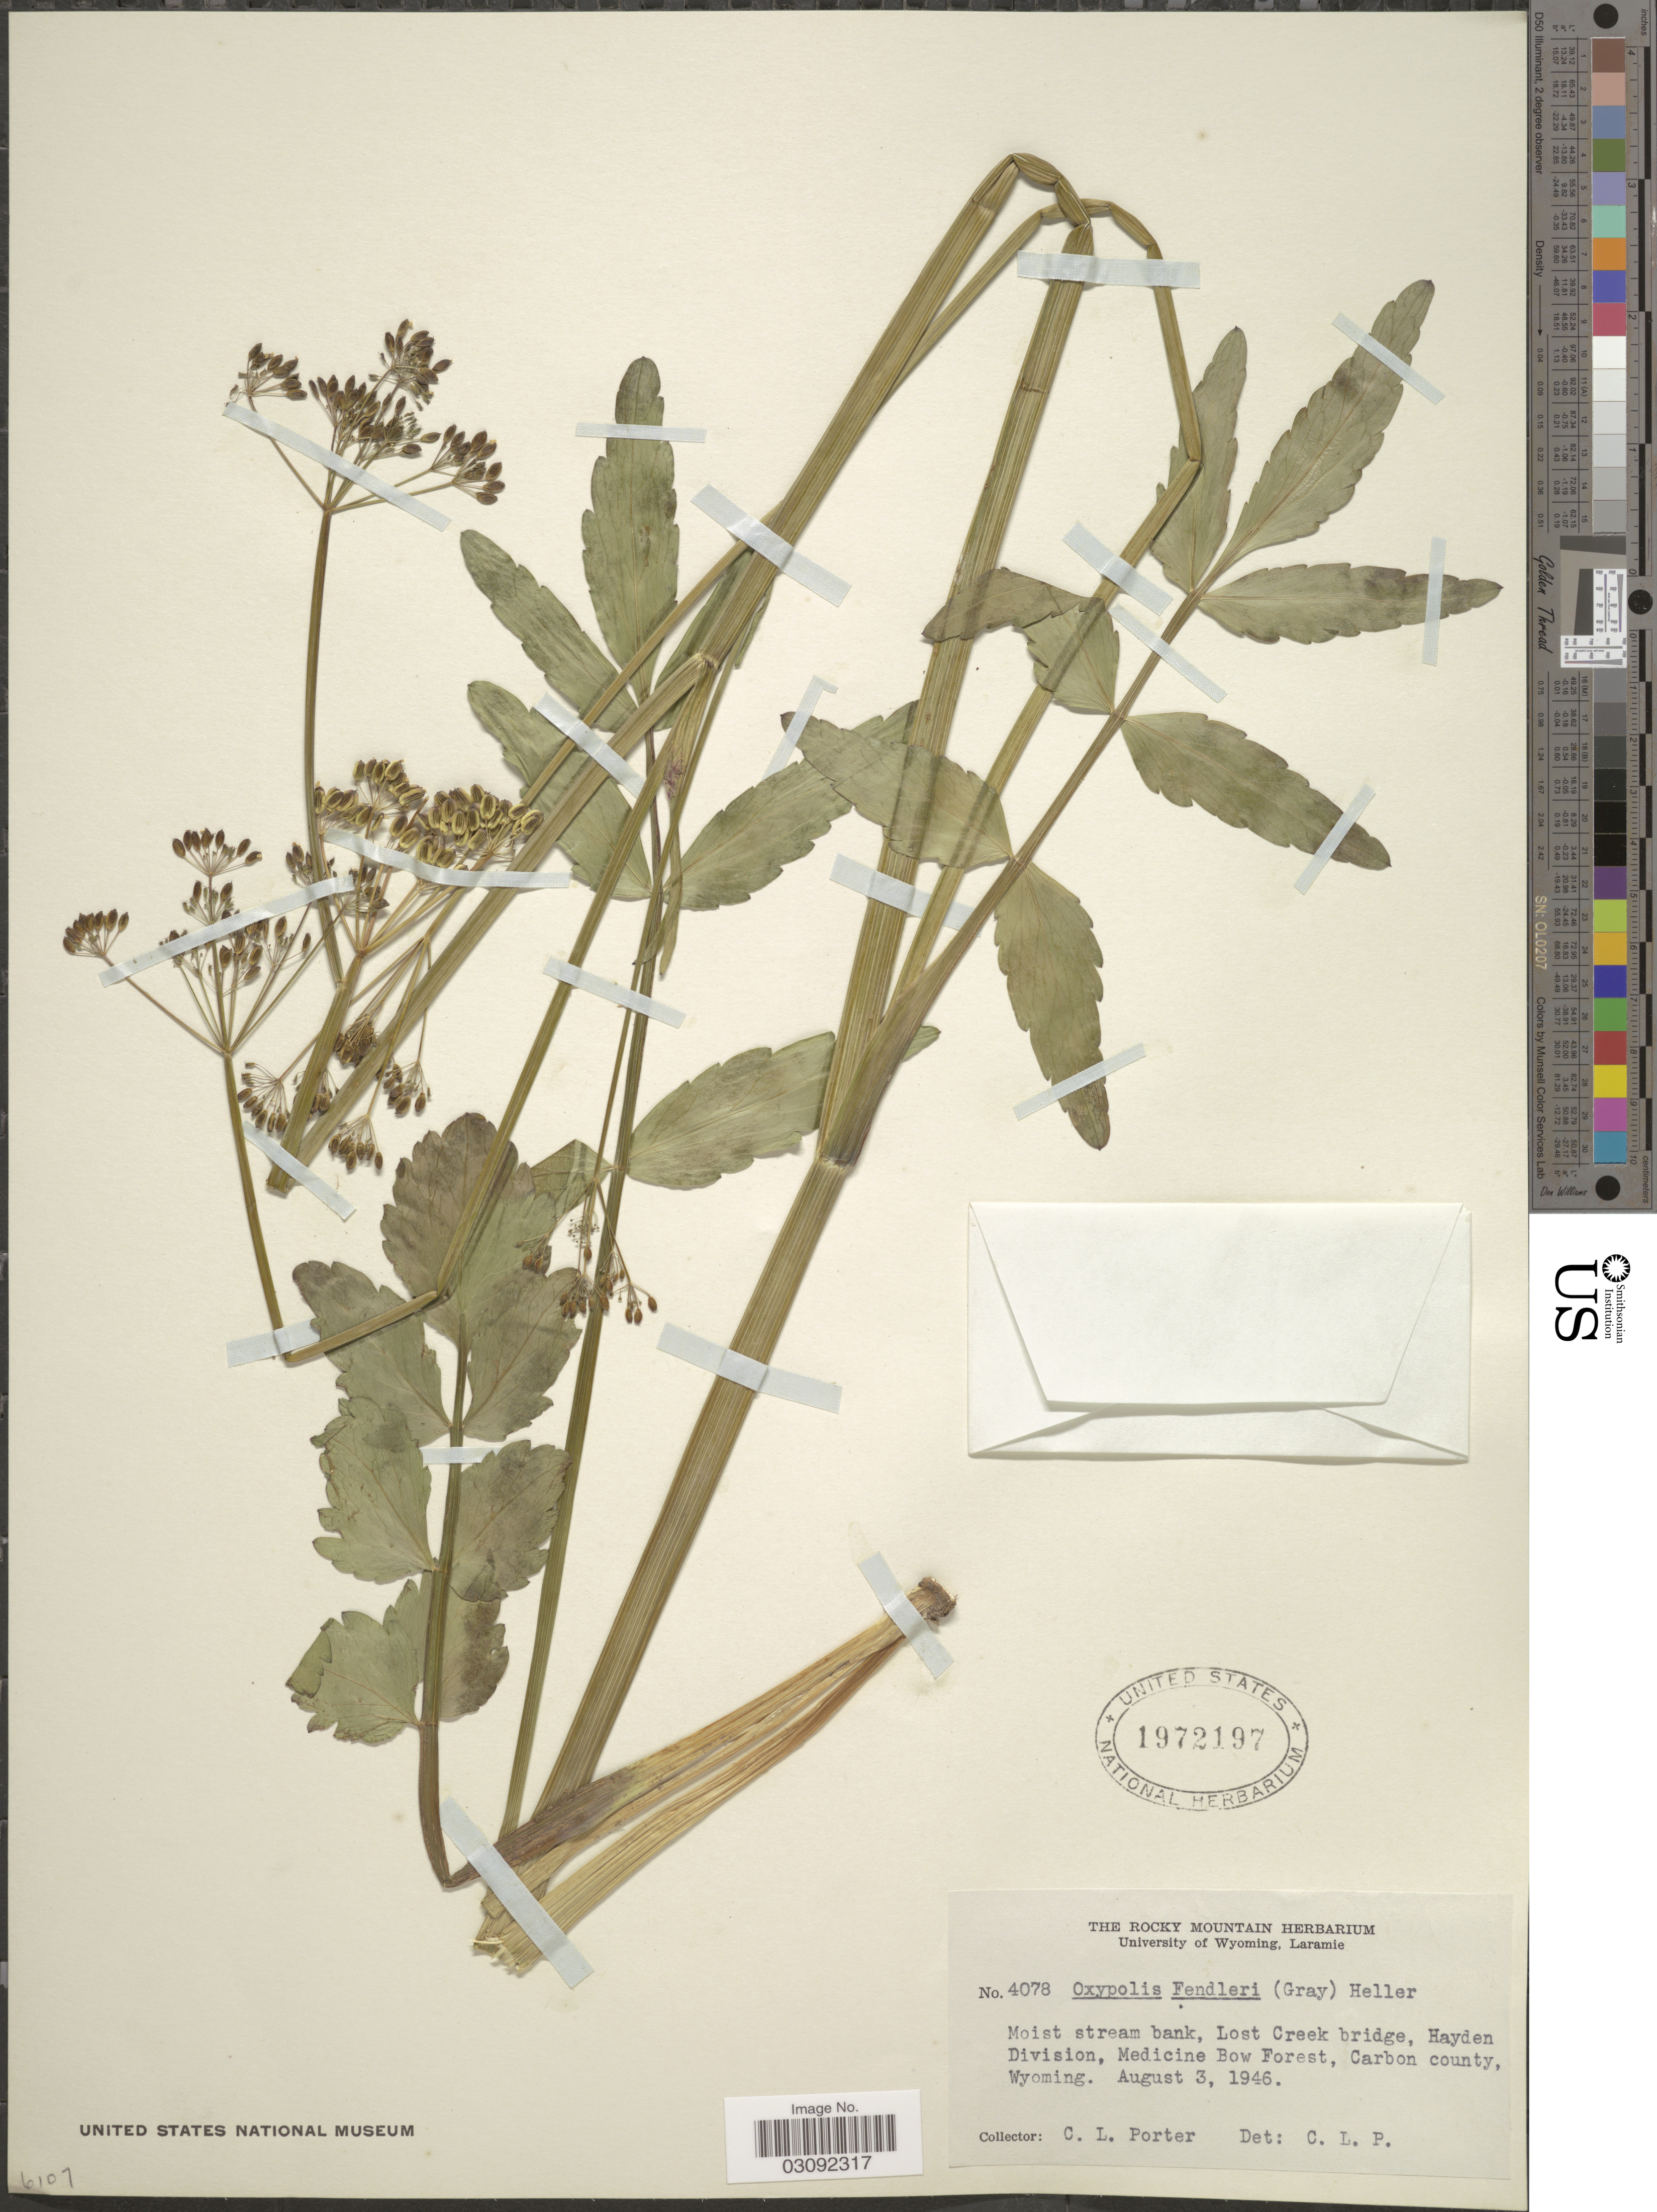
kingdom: Plantae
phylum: Tracheophyta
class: Magnoliopsida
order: Apiales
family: Apiaceae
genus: Oxypolis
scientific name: Oxypolis fendleri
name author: (A. Gray) A. Heller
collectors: C. L. Porter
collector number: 4078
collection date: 1946-08-03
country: United States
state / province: Wyoming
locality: Lost Creek bridge, Hayden Division, Medicine Bow Forest, Carbon County.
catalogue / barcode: US 1972197